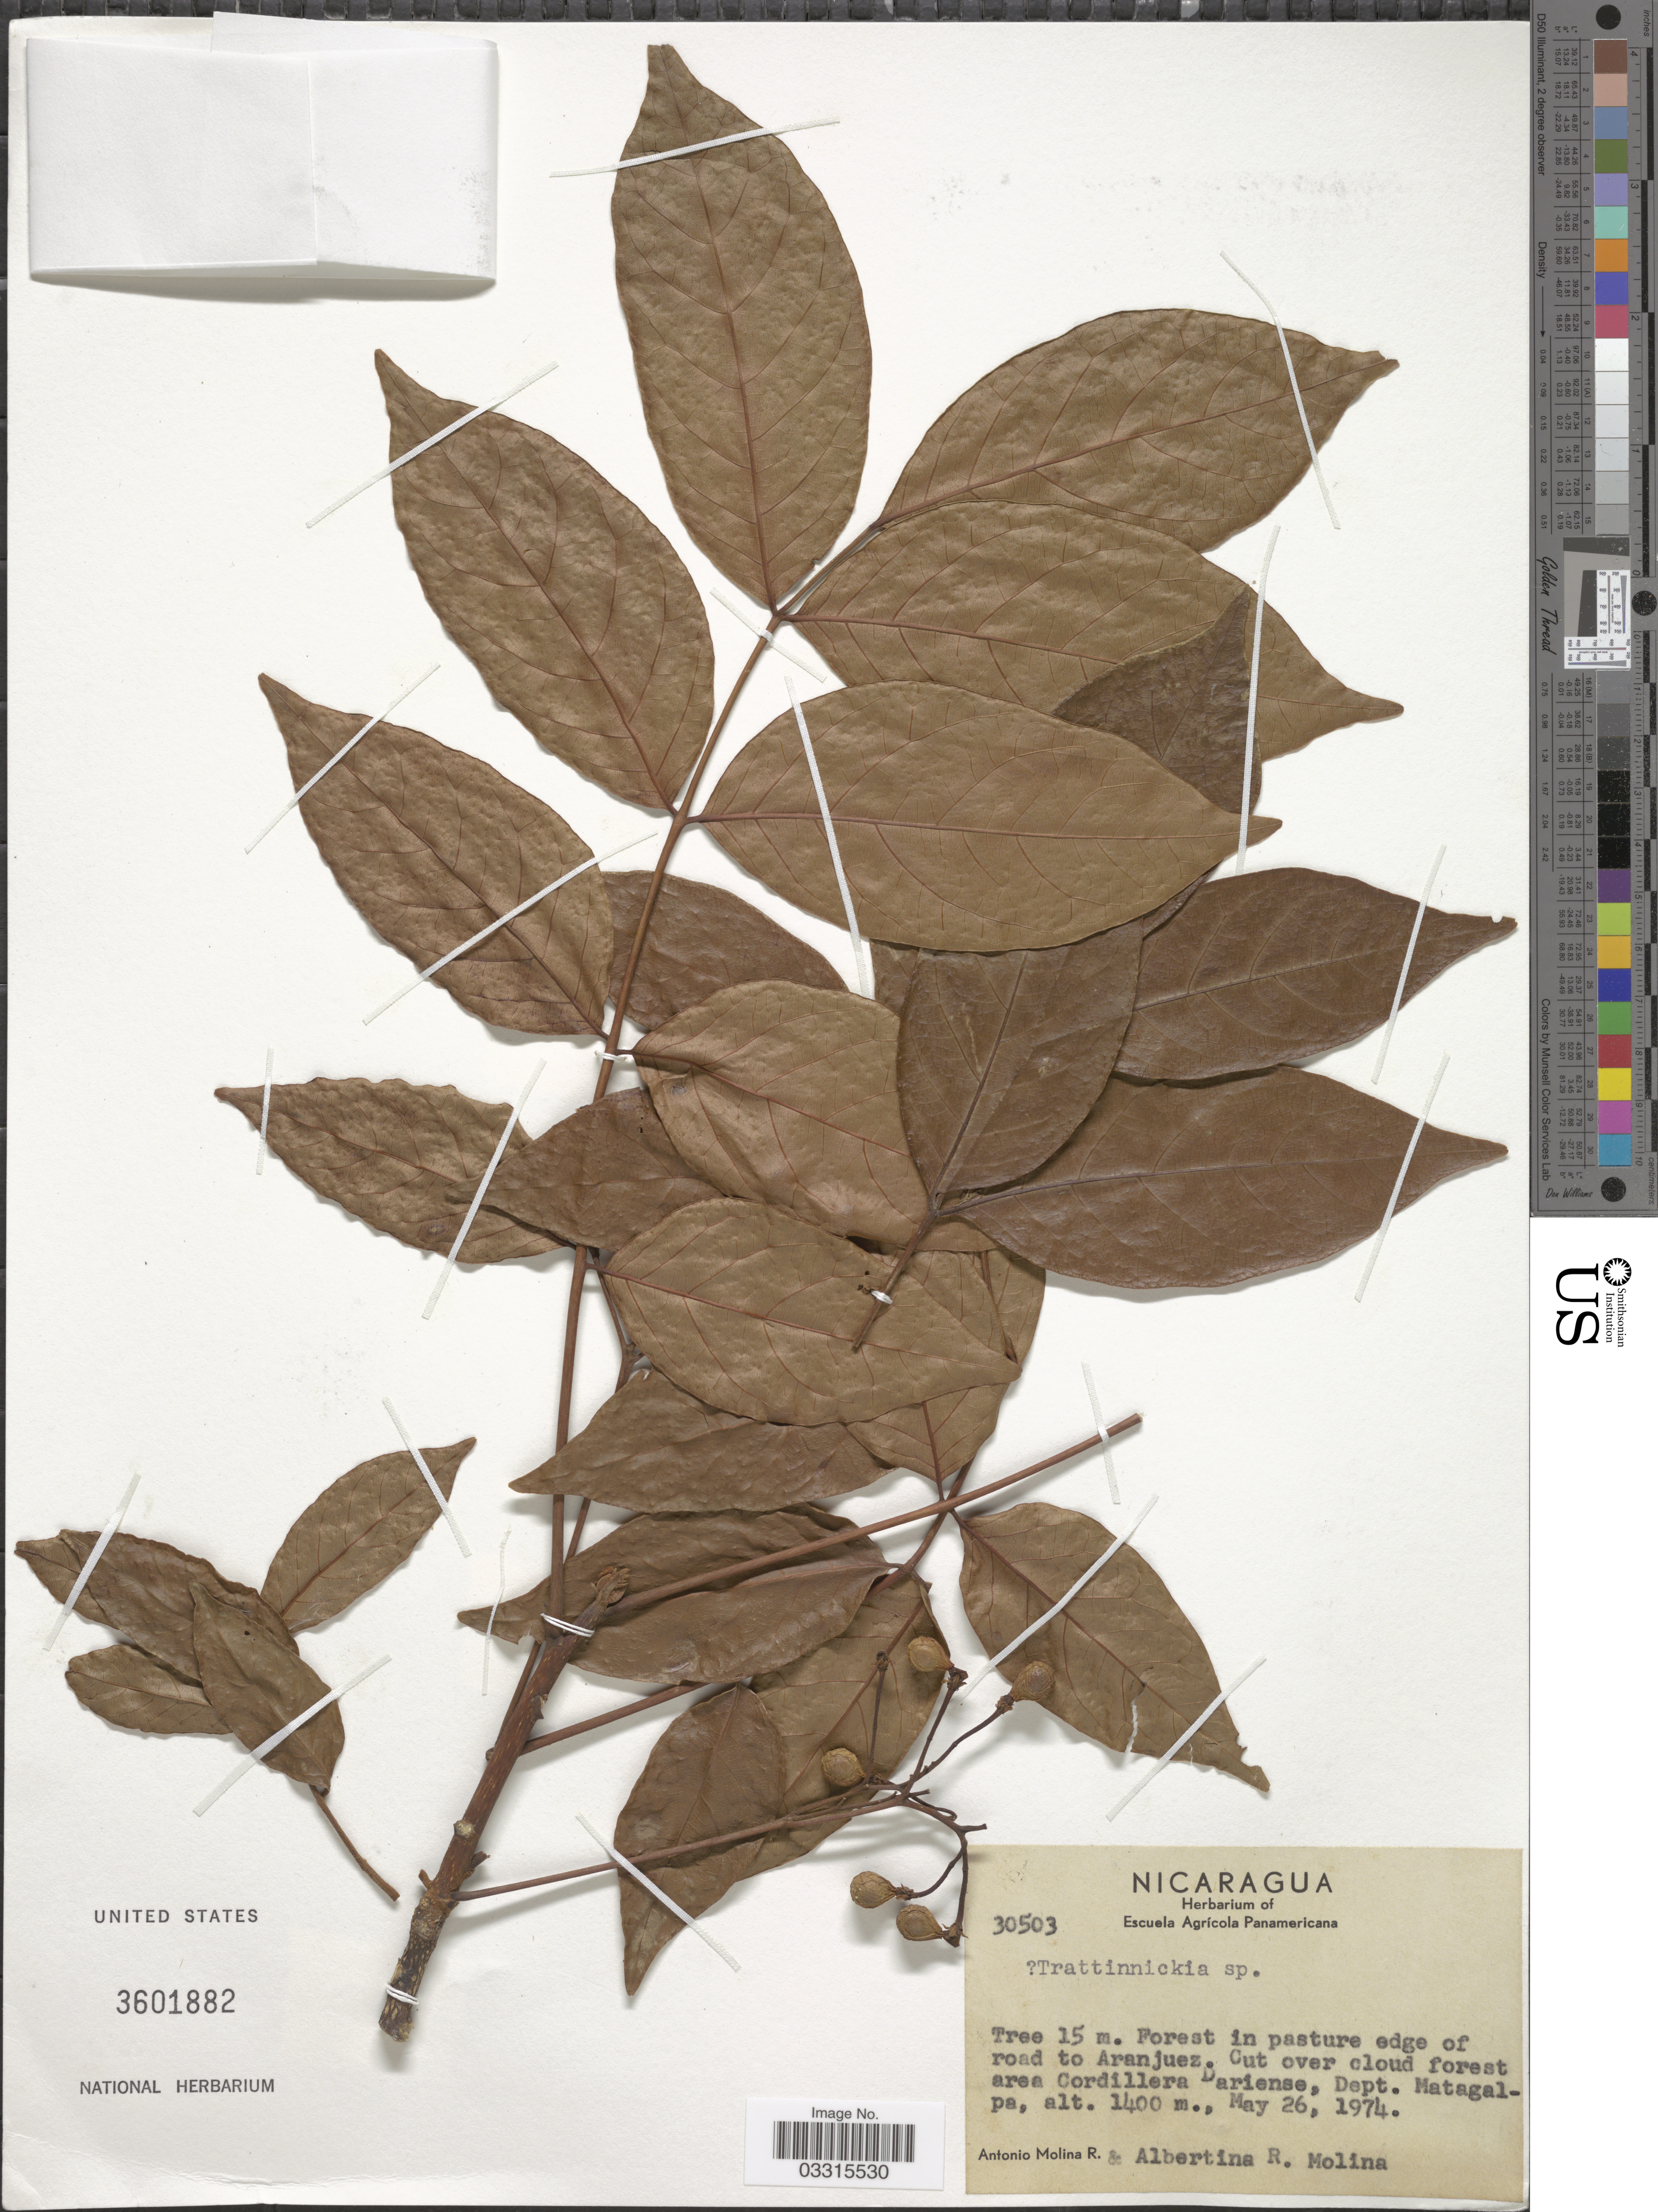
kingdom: Plantae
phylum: Tracheophyta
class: Magnoliopsida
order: Sapindales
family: Burseraceae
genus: Trattinnickia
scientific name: Trattinnickia sp.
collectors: A. Molina R. & A. R. Molina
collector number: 30503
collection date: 1974-05-26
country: Nicaragua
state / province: Matagalpa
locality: Cut over cloud forest area Cordillera Dariense, Dept. Matagalpa.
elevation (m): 1400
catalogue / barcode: US 3601882